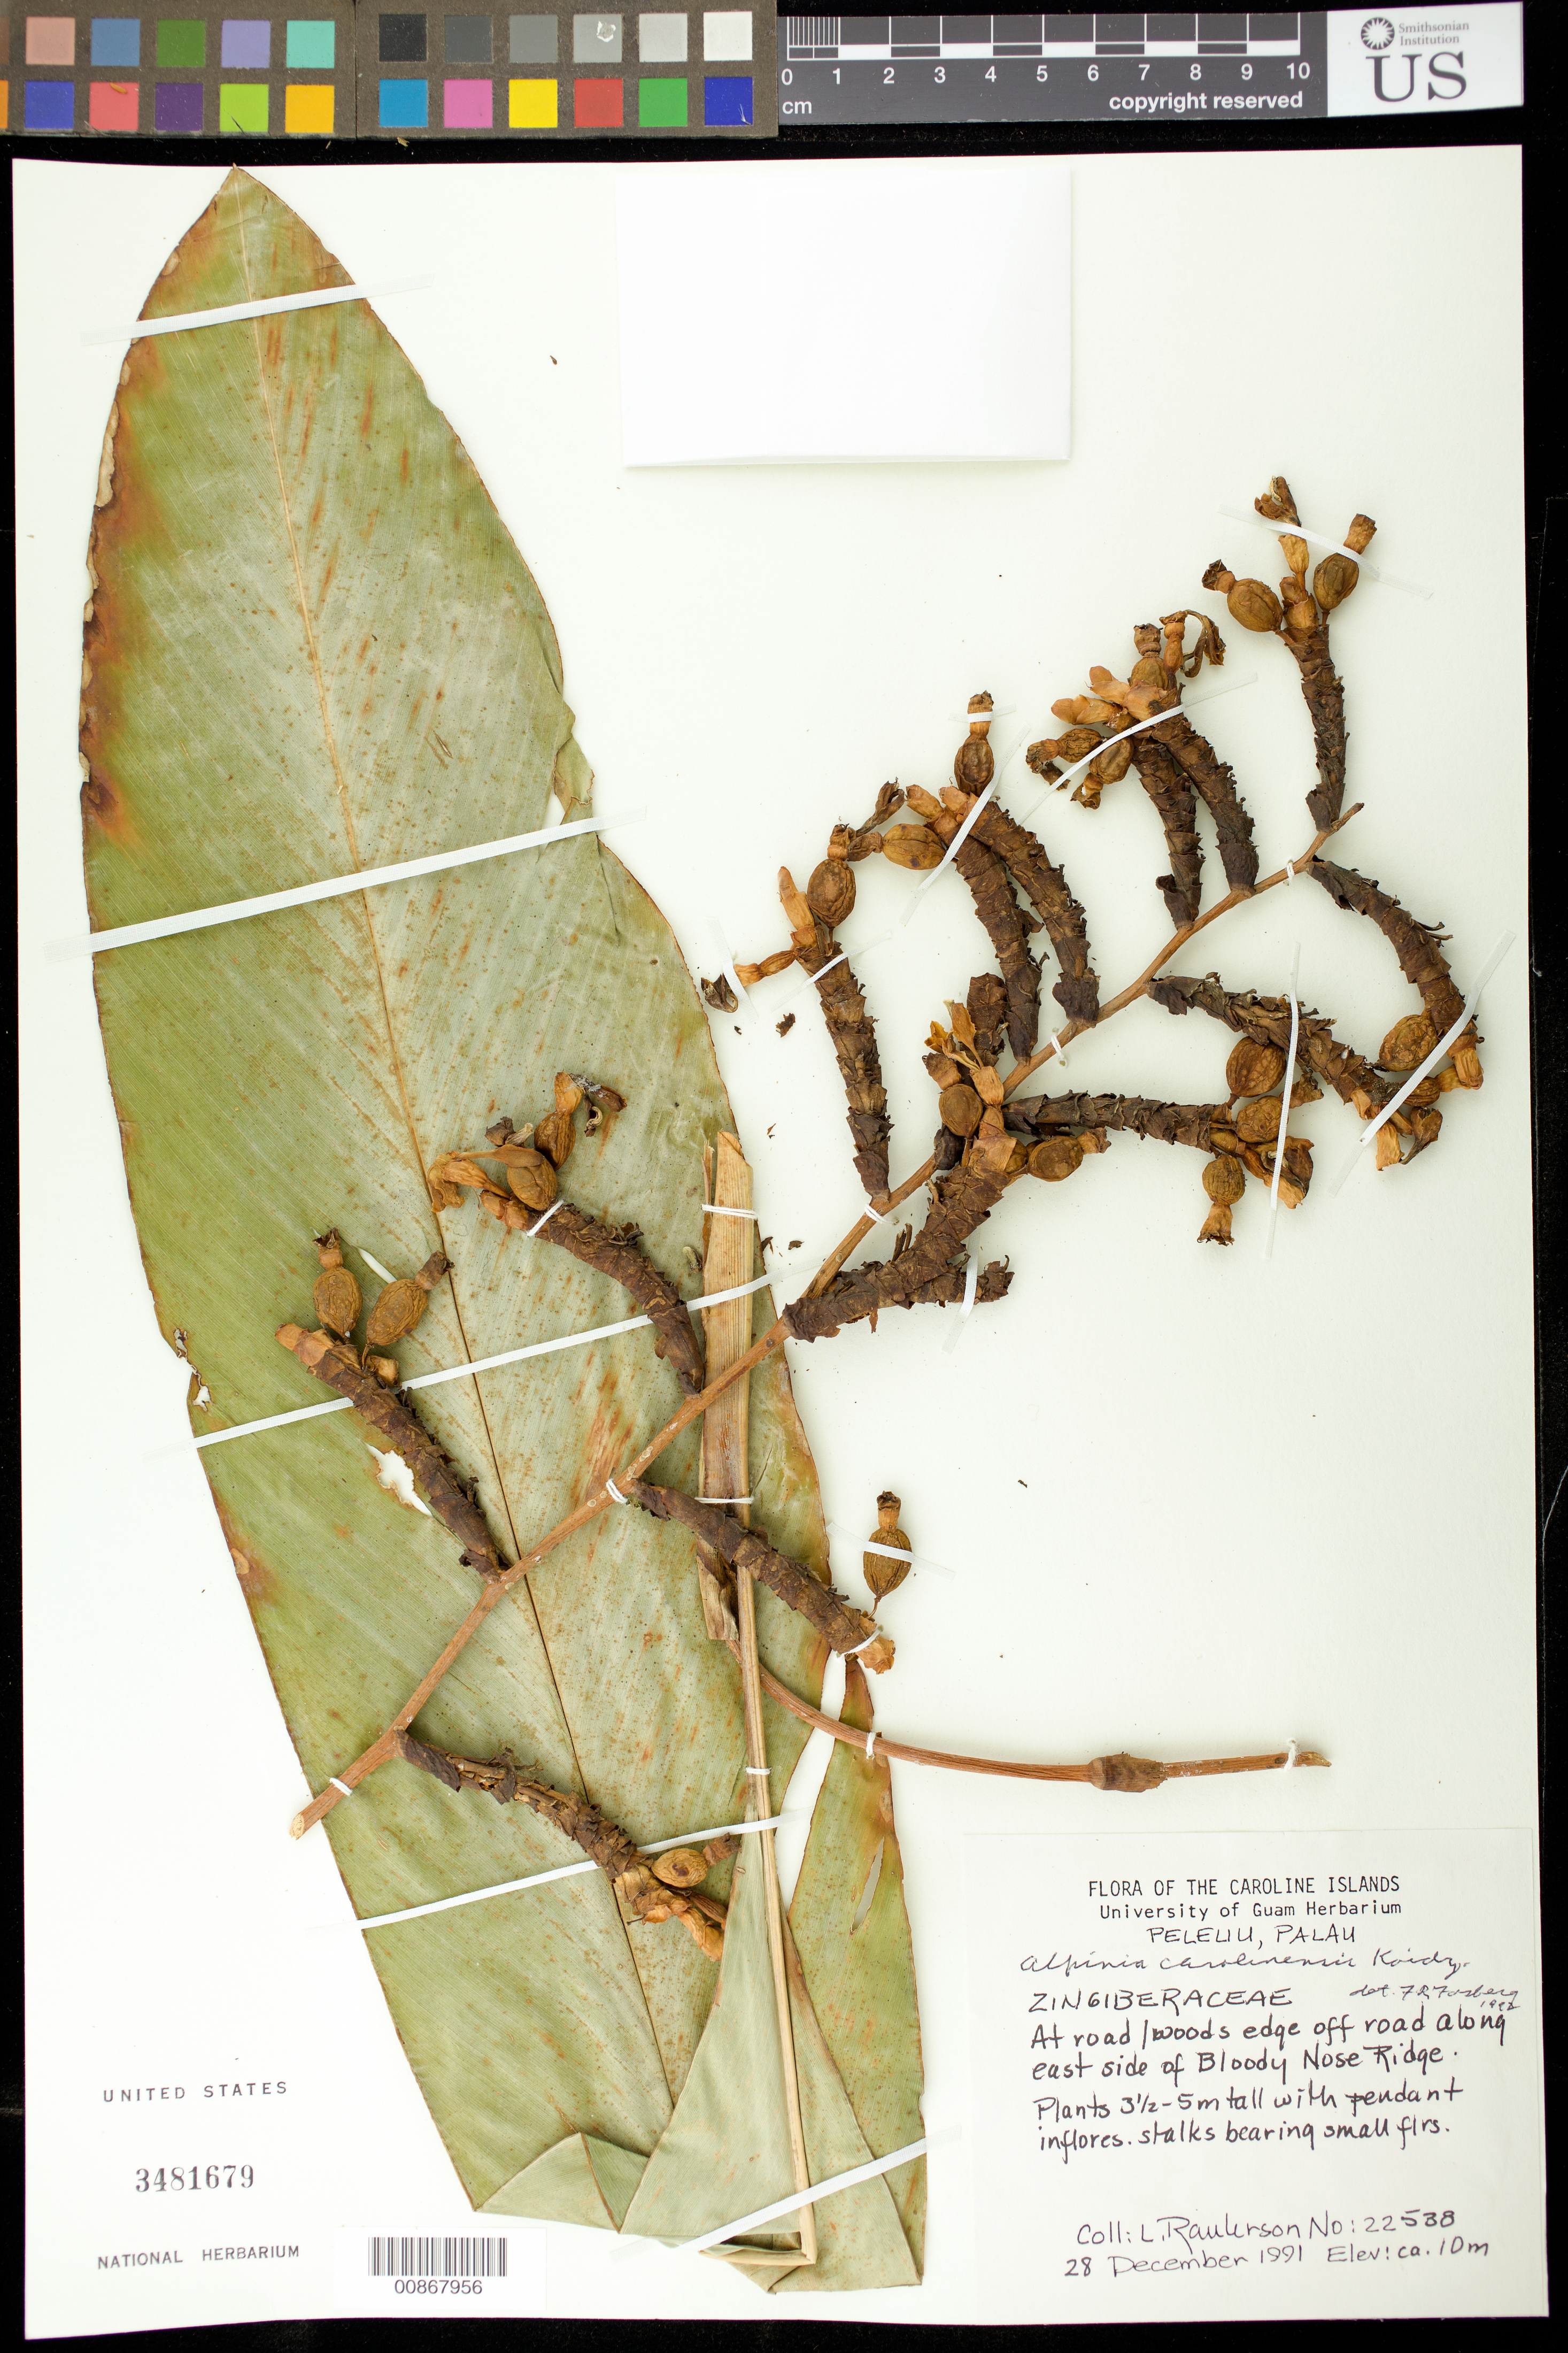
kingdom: Plantae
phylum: Tracheophyta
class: Liliopsida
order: Zingiberales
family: Zingiberaceae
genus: Alpinia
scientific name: Alpinia carolinensis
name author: Koidz.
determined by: Fosberg, F. R.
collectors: L. Raulerson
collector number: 22538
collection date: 1991-12-28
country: Palau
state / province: Palau Islands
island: Beliliou [Peleuu]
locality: At road/woods edge off road along east side of Bloody Nose Ridge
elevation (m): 10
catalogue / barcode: US 3481679